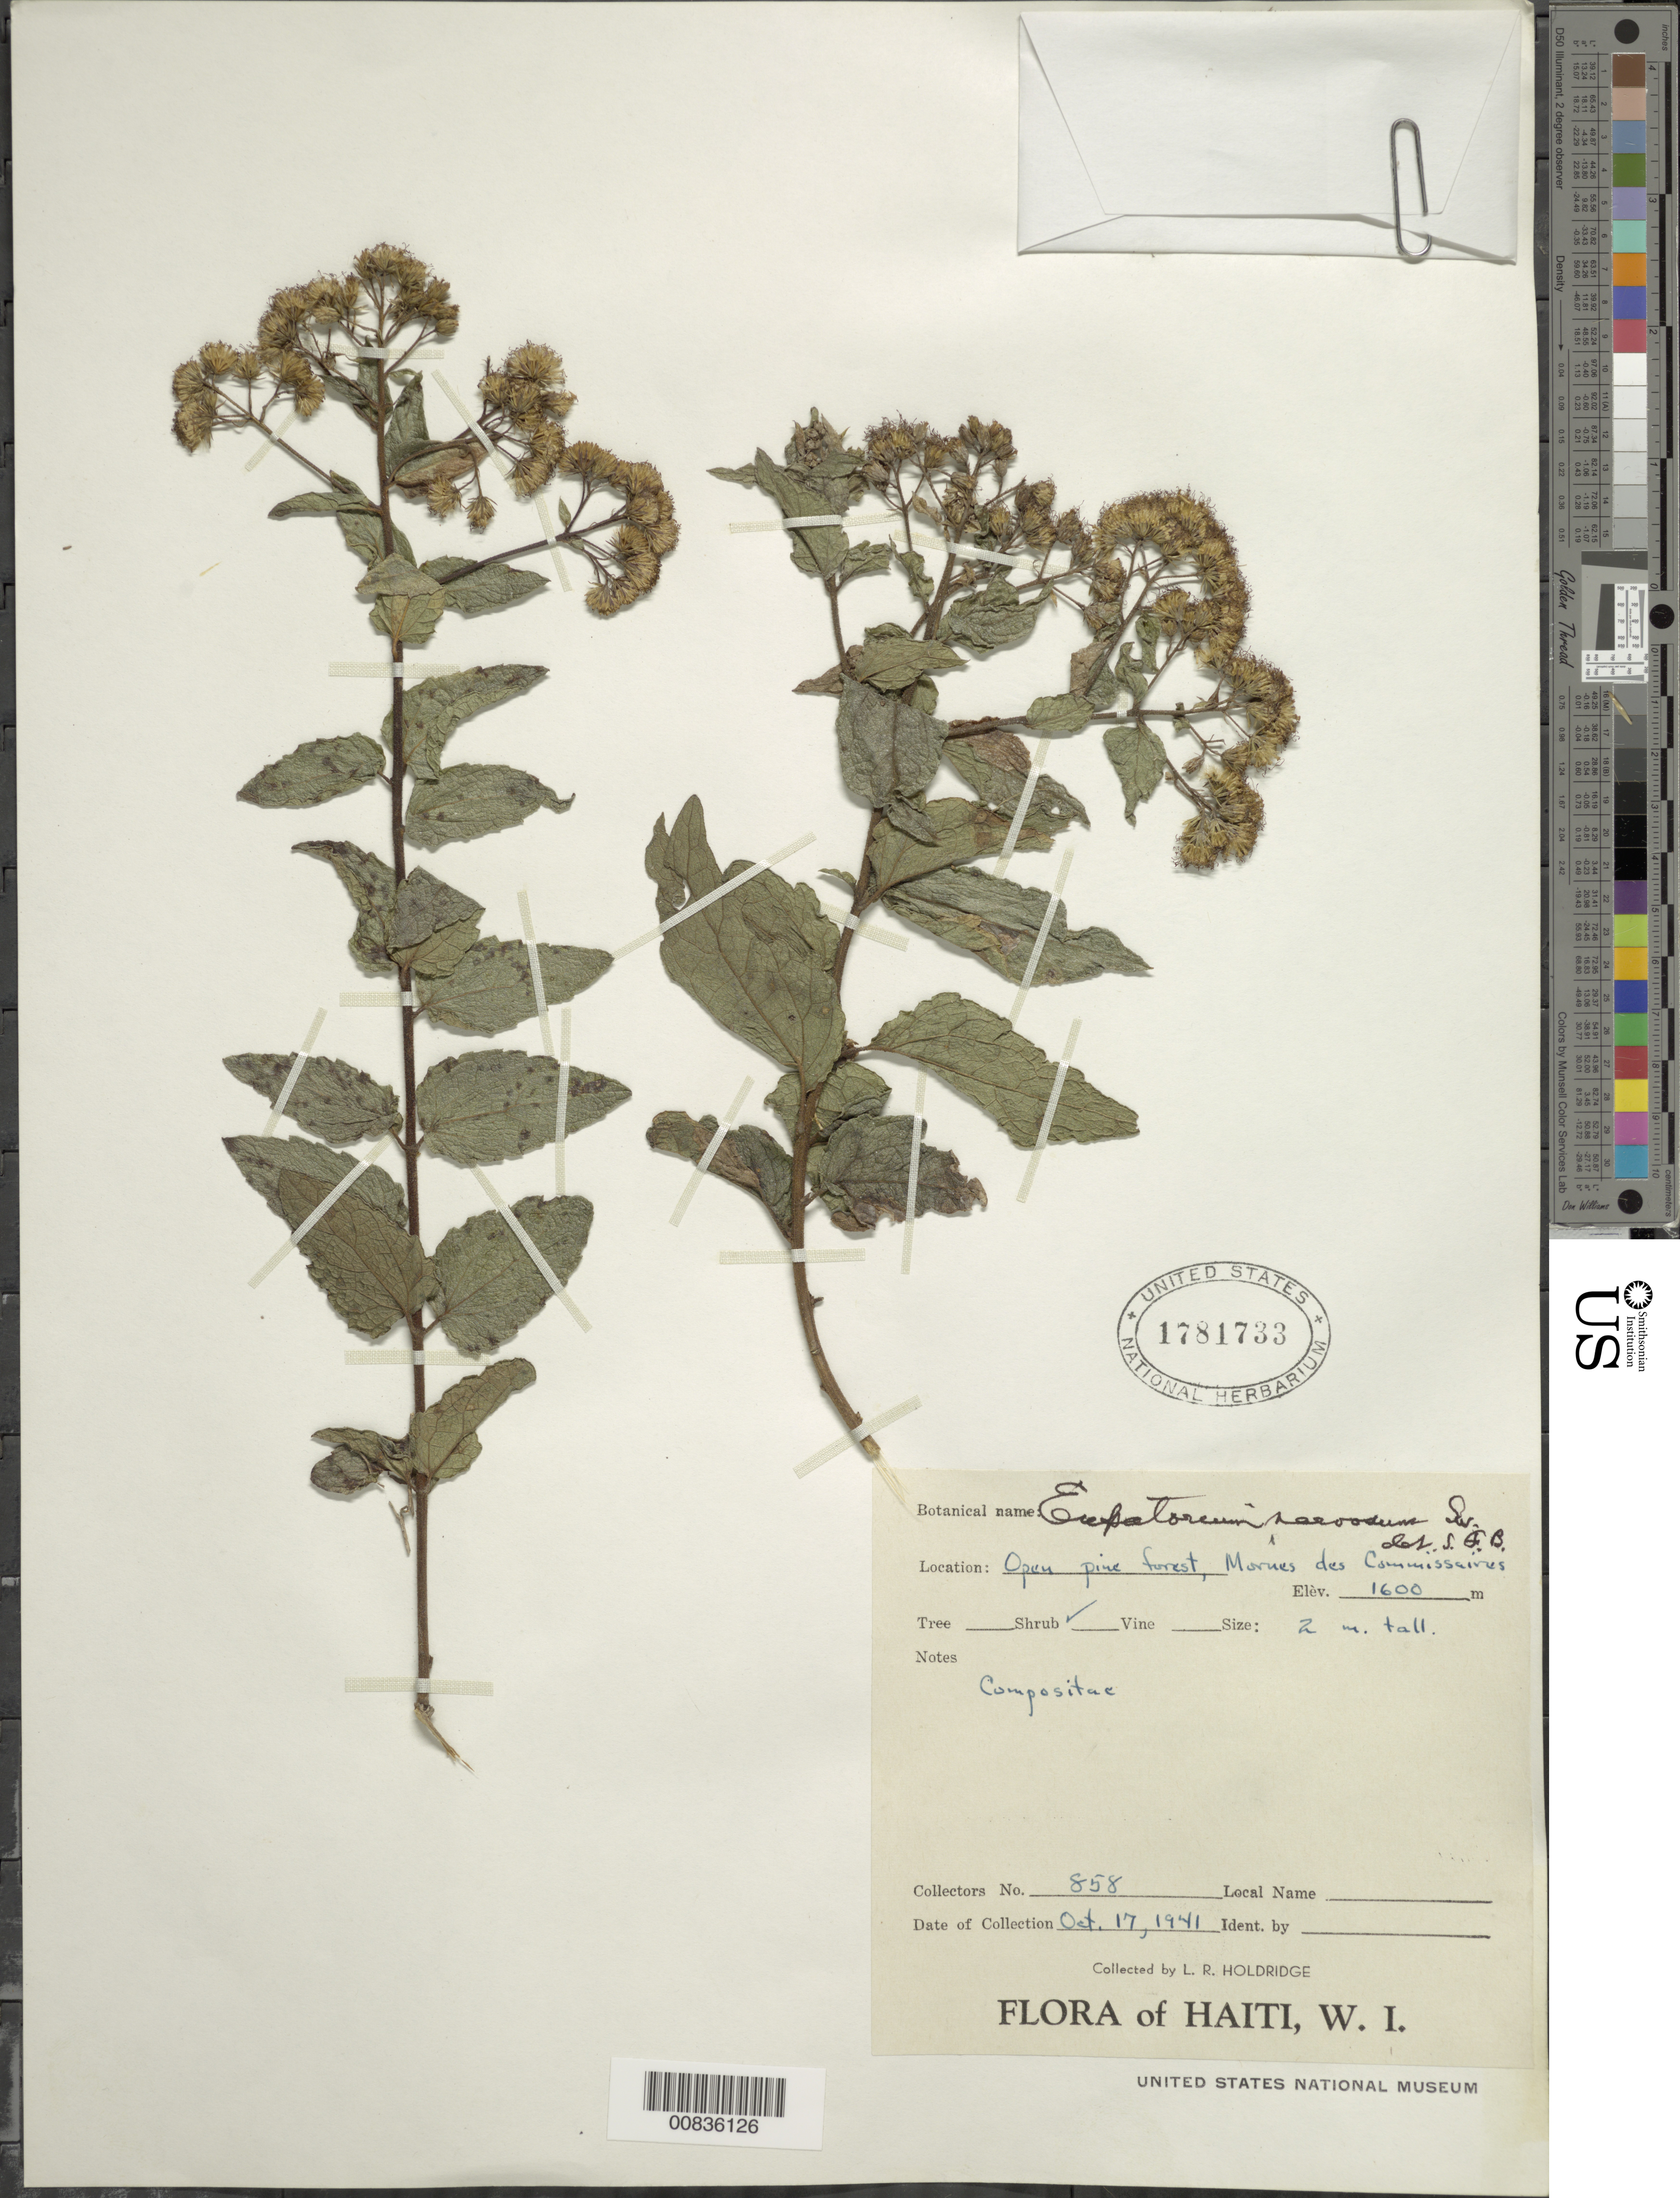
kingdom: Plantae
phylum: Tracheophyta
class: Magnoliopsida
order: Asterales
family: Asteraceae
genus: Koanophyllon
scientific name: Koanophyllon nervosum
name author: (Sw.) R.M. King & H. Rob.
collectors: L. Holdridge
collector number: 858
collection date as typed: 17 Oct 1941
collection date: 1941-10-17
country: Haiti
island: Hispaniola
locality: Mornes des Commissaires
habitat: Open pine forest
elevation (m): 1600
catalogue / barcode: US 1781733